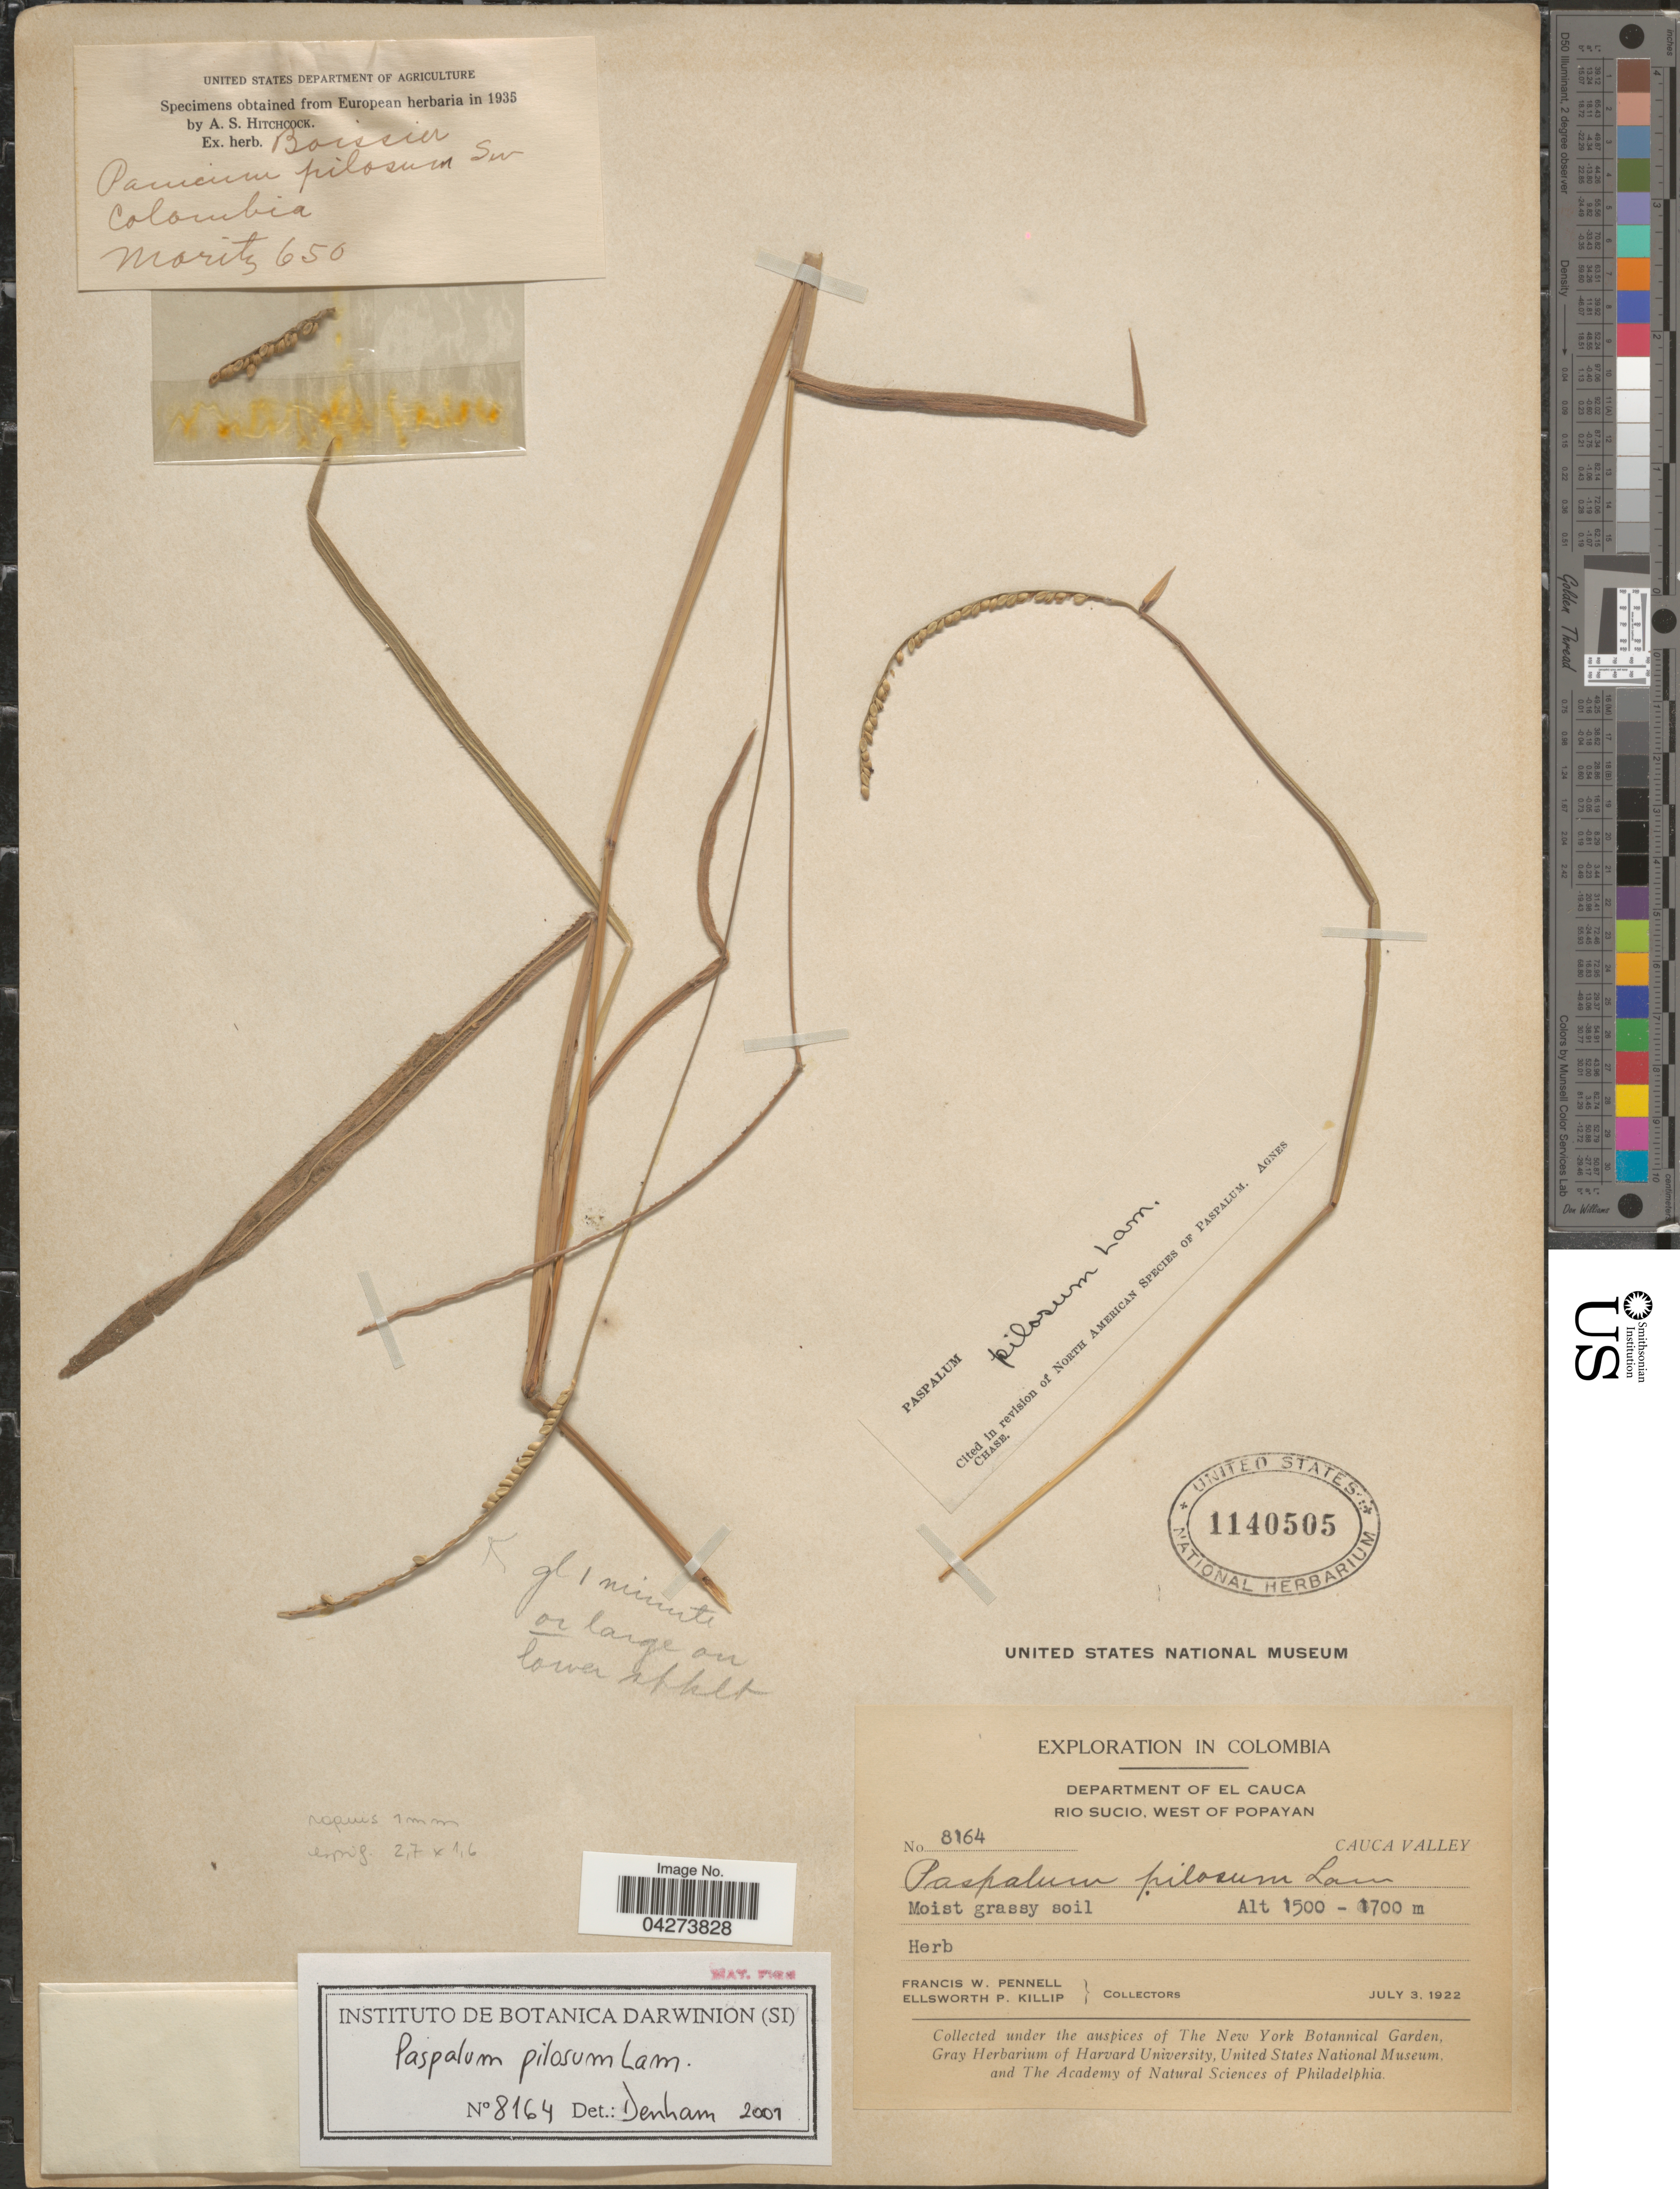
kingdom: Plantae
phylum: Tracheophyta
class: Liliopsida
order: Poales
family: Poaceae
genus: Paspalum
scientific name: Paspalum pilosum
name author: Lam.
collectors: Moritz, --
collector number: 650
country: Colombia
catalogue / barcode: US 1140505-2